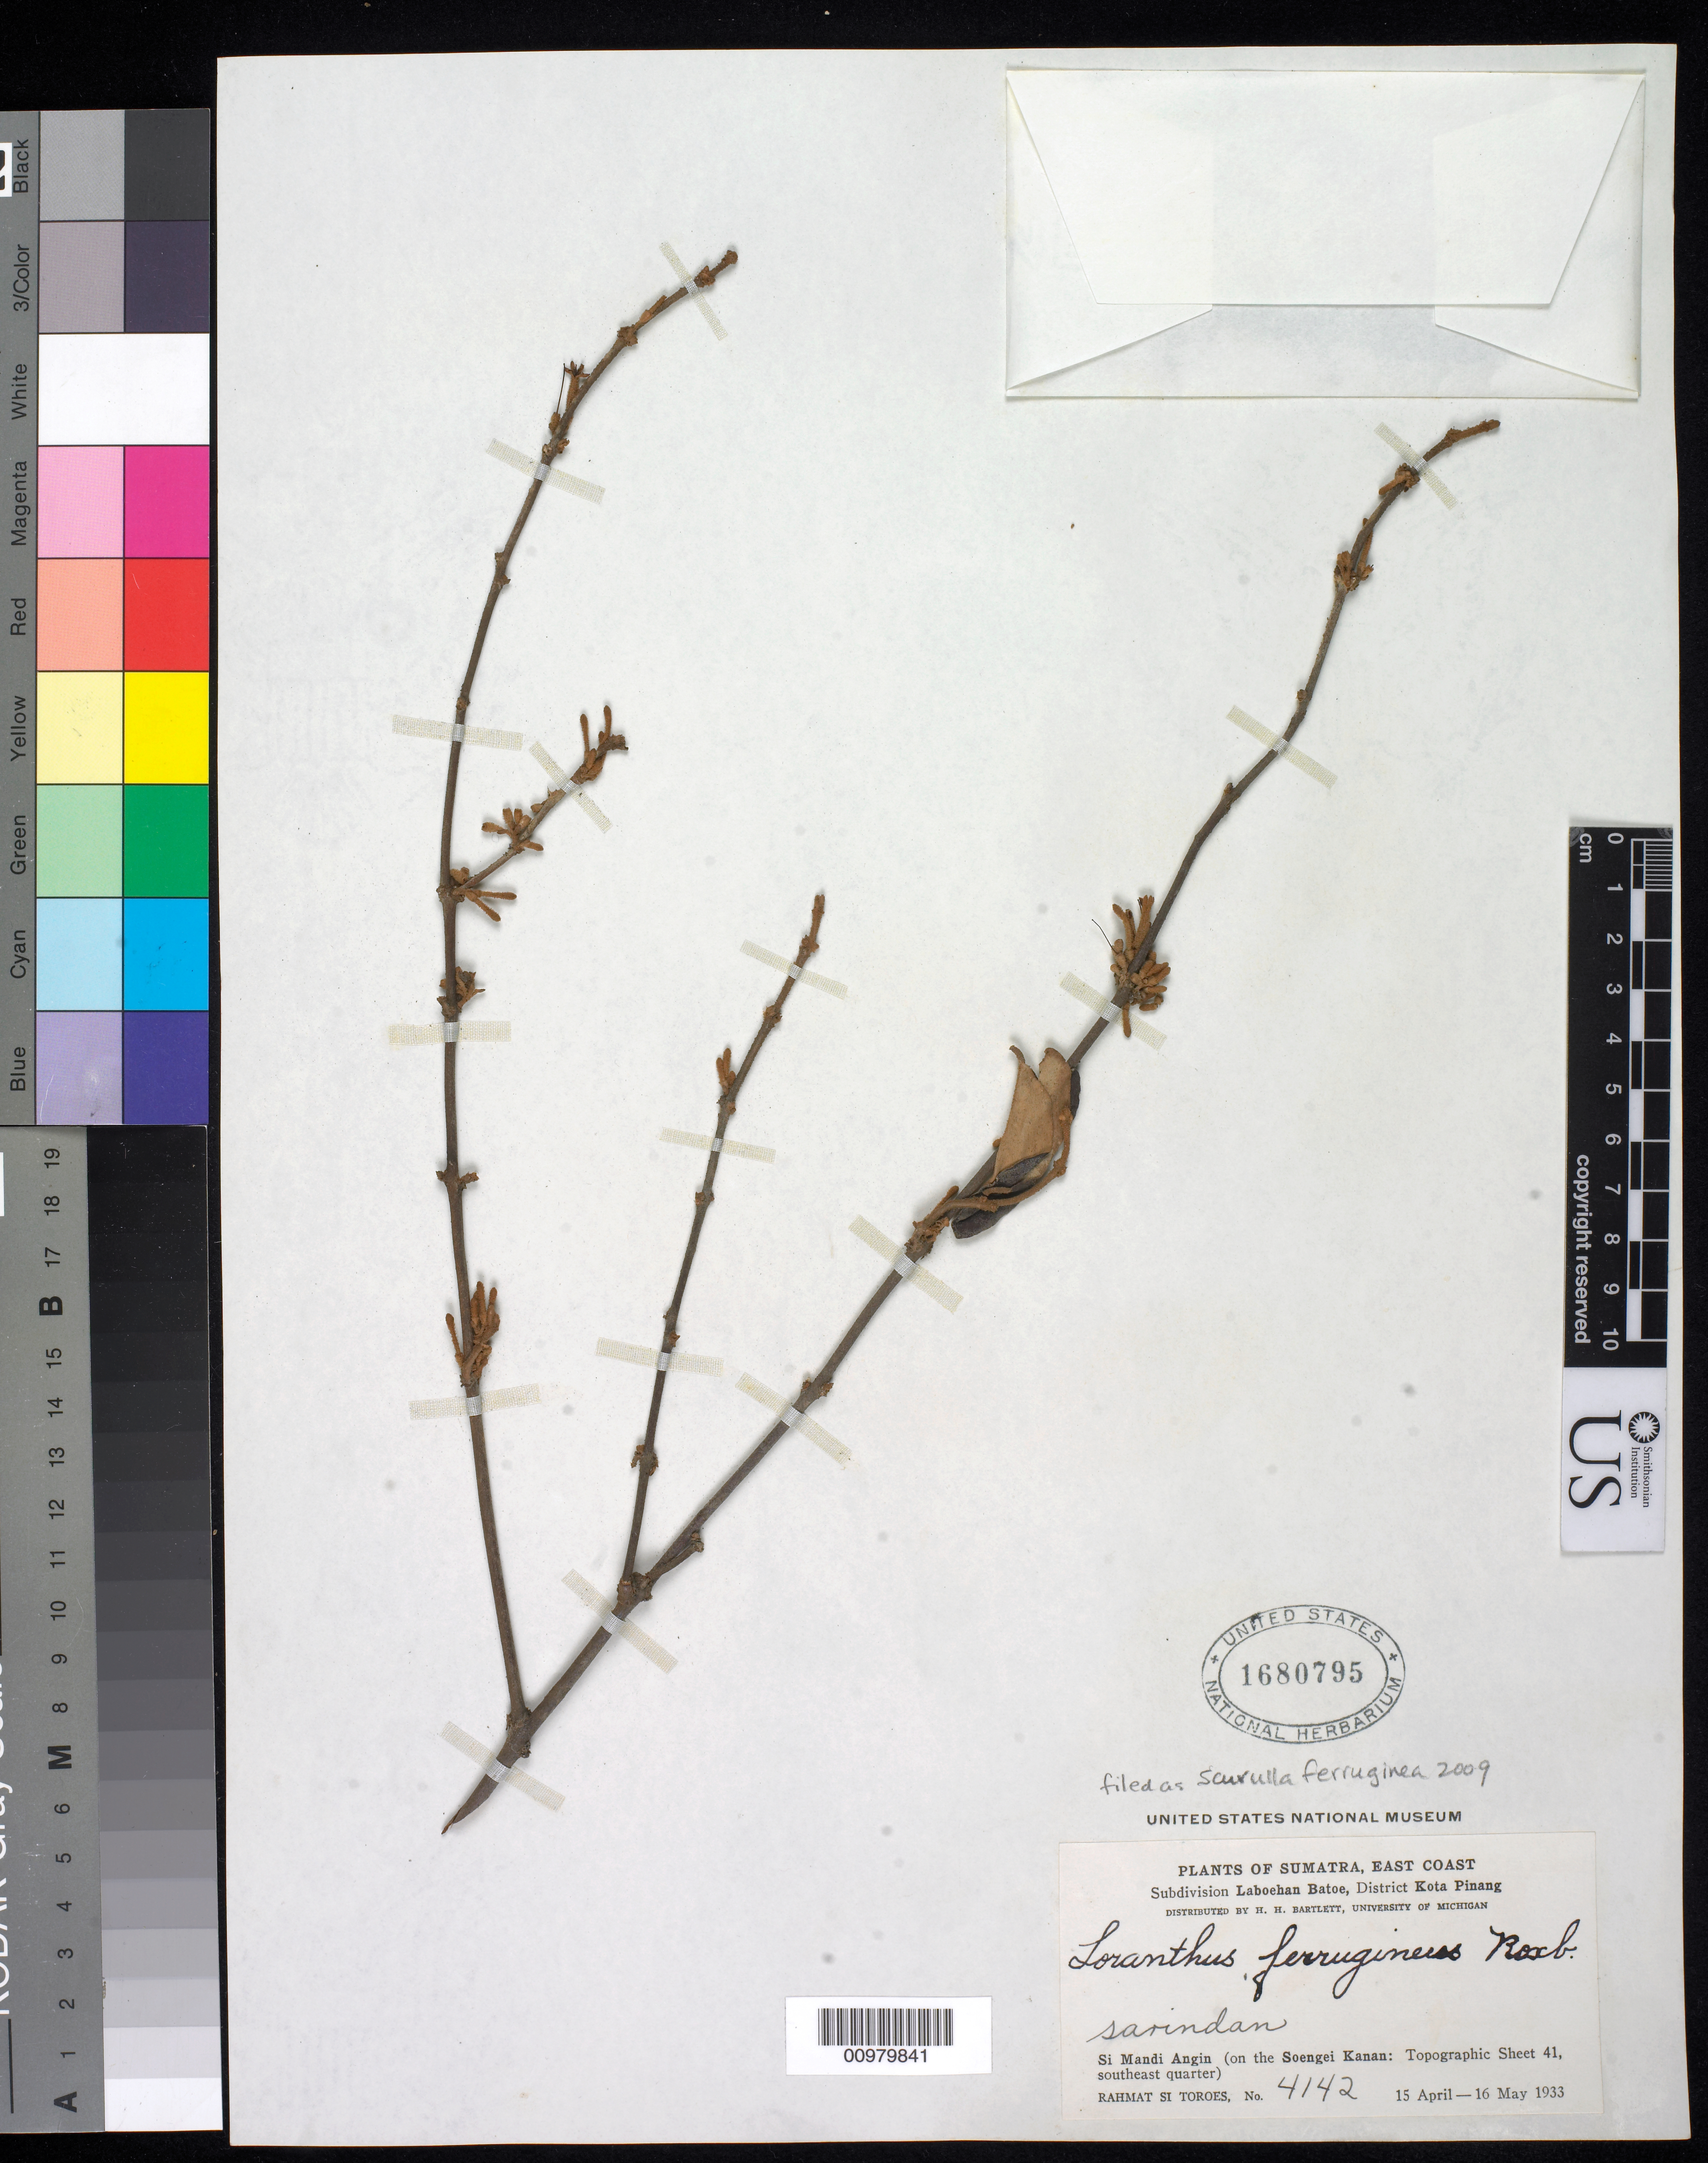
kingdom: Plantae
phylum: Tracheophyta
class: Magnoliopsida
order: Santalales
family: Loranthaceae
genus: Scurrula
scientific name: Scurrula ferruginea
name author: (Jack) Danser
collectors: Rahmat Si Boeea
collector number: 4142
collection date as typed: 15 Apr 1933 to 16 May 1933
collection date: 1933-04-15/1933-05-16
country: Indonesia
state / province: Sumatra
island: Sumatra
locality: East Coast, Dis. Kota Pinang, Sud Div. Laboehan Batoe, Si Mandi Angin (on the Soengei Kanan)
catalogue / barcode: US 1680795